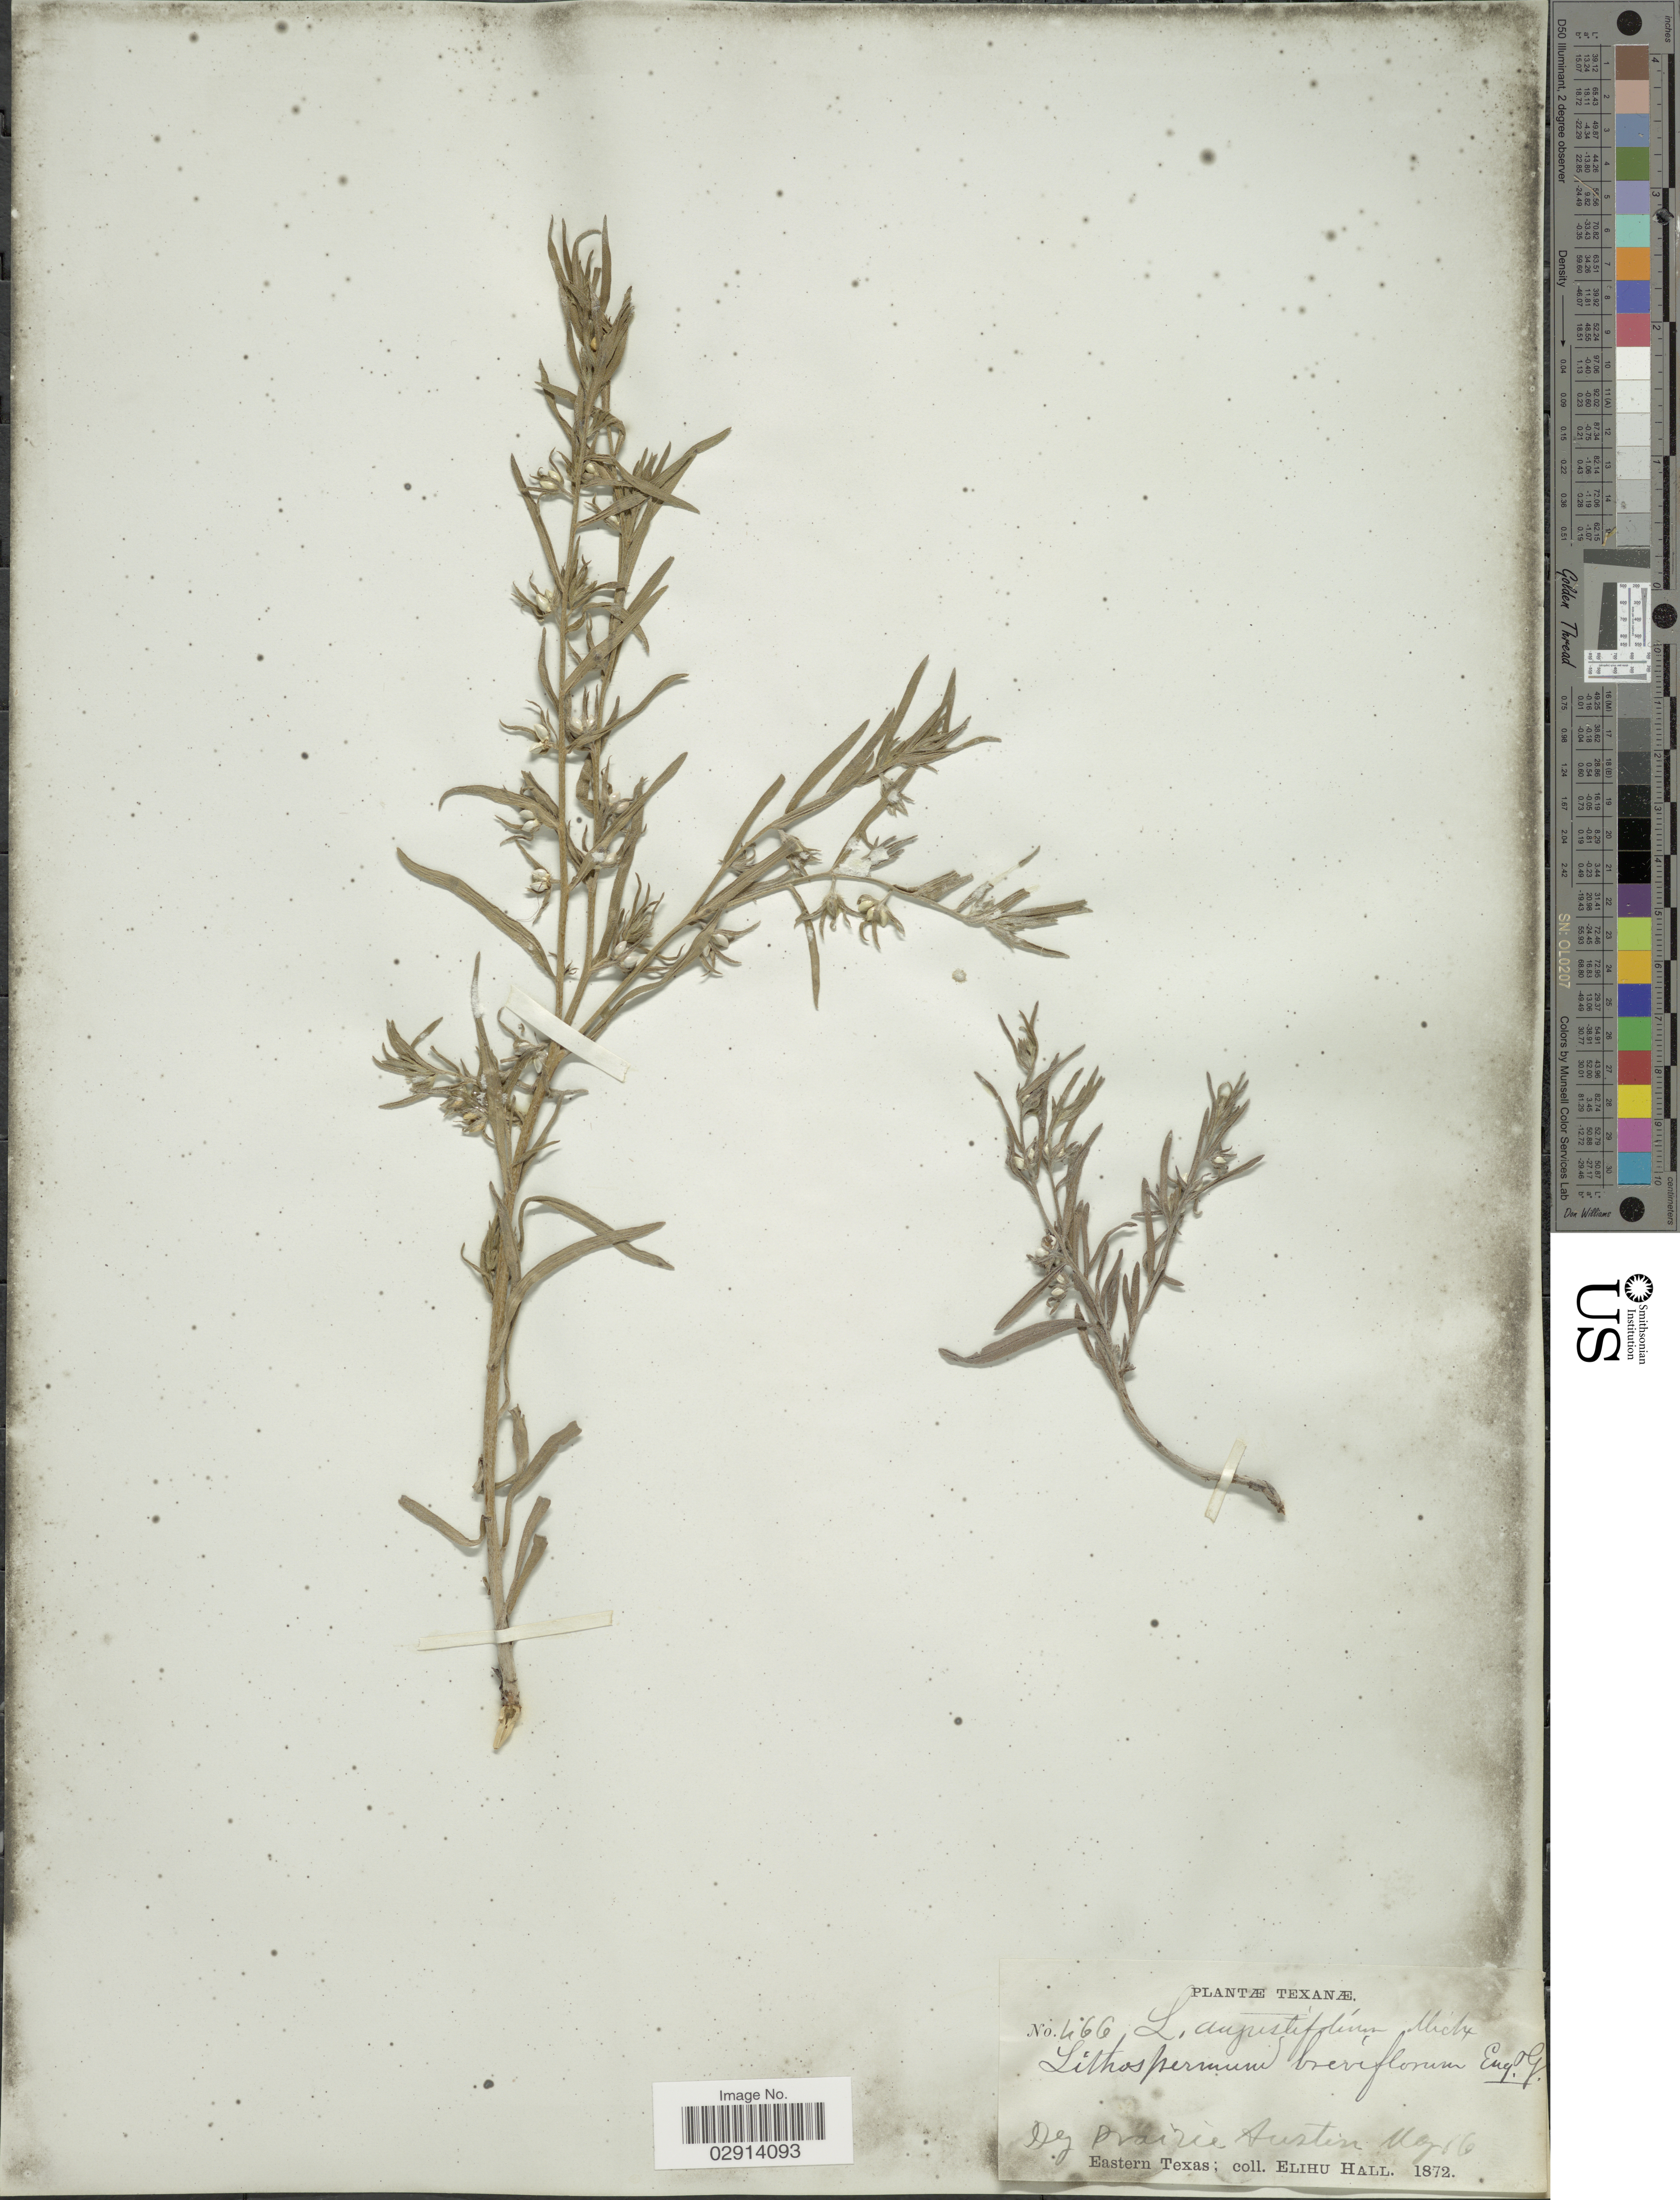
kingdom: Plantae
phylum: Tracheophyta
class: Magnoliopsida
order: Boraginales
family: Boraginaceae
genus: Lithospermum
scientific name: Lithospermum incisum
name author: Lehm.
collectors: E. Hall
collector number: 466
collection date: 1872-05-16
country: United States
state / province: Texas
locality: Austin. Eastern Texas.